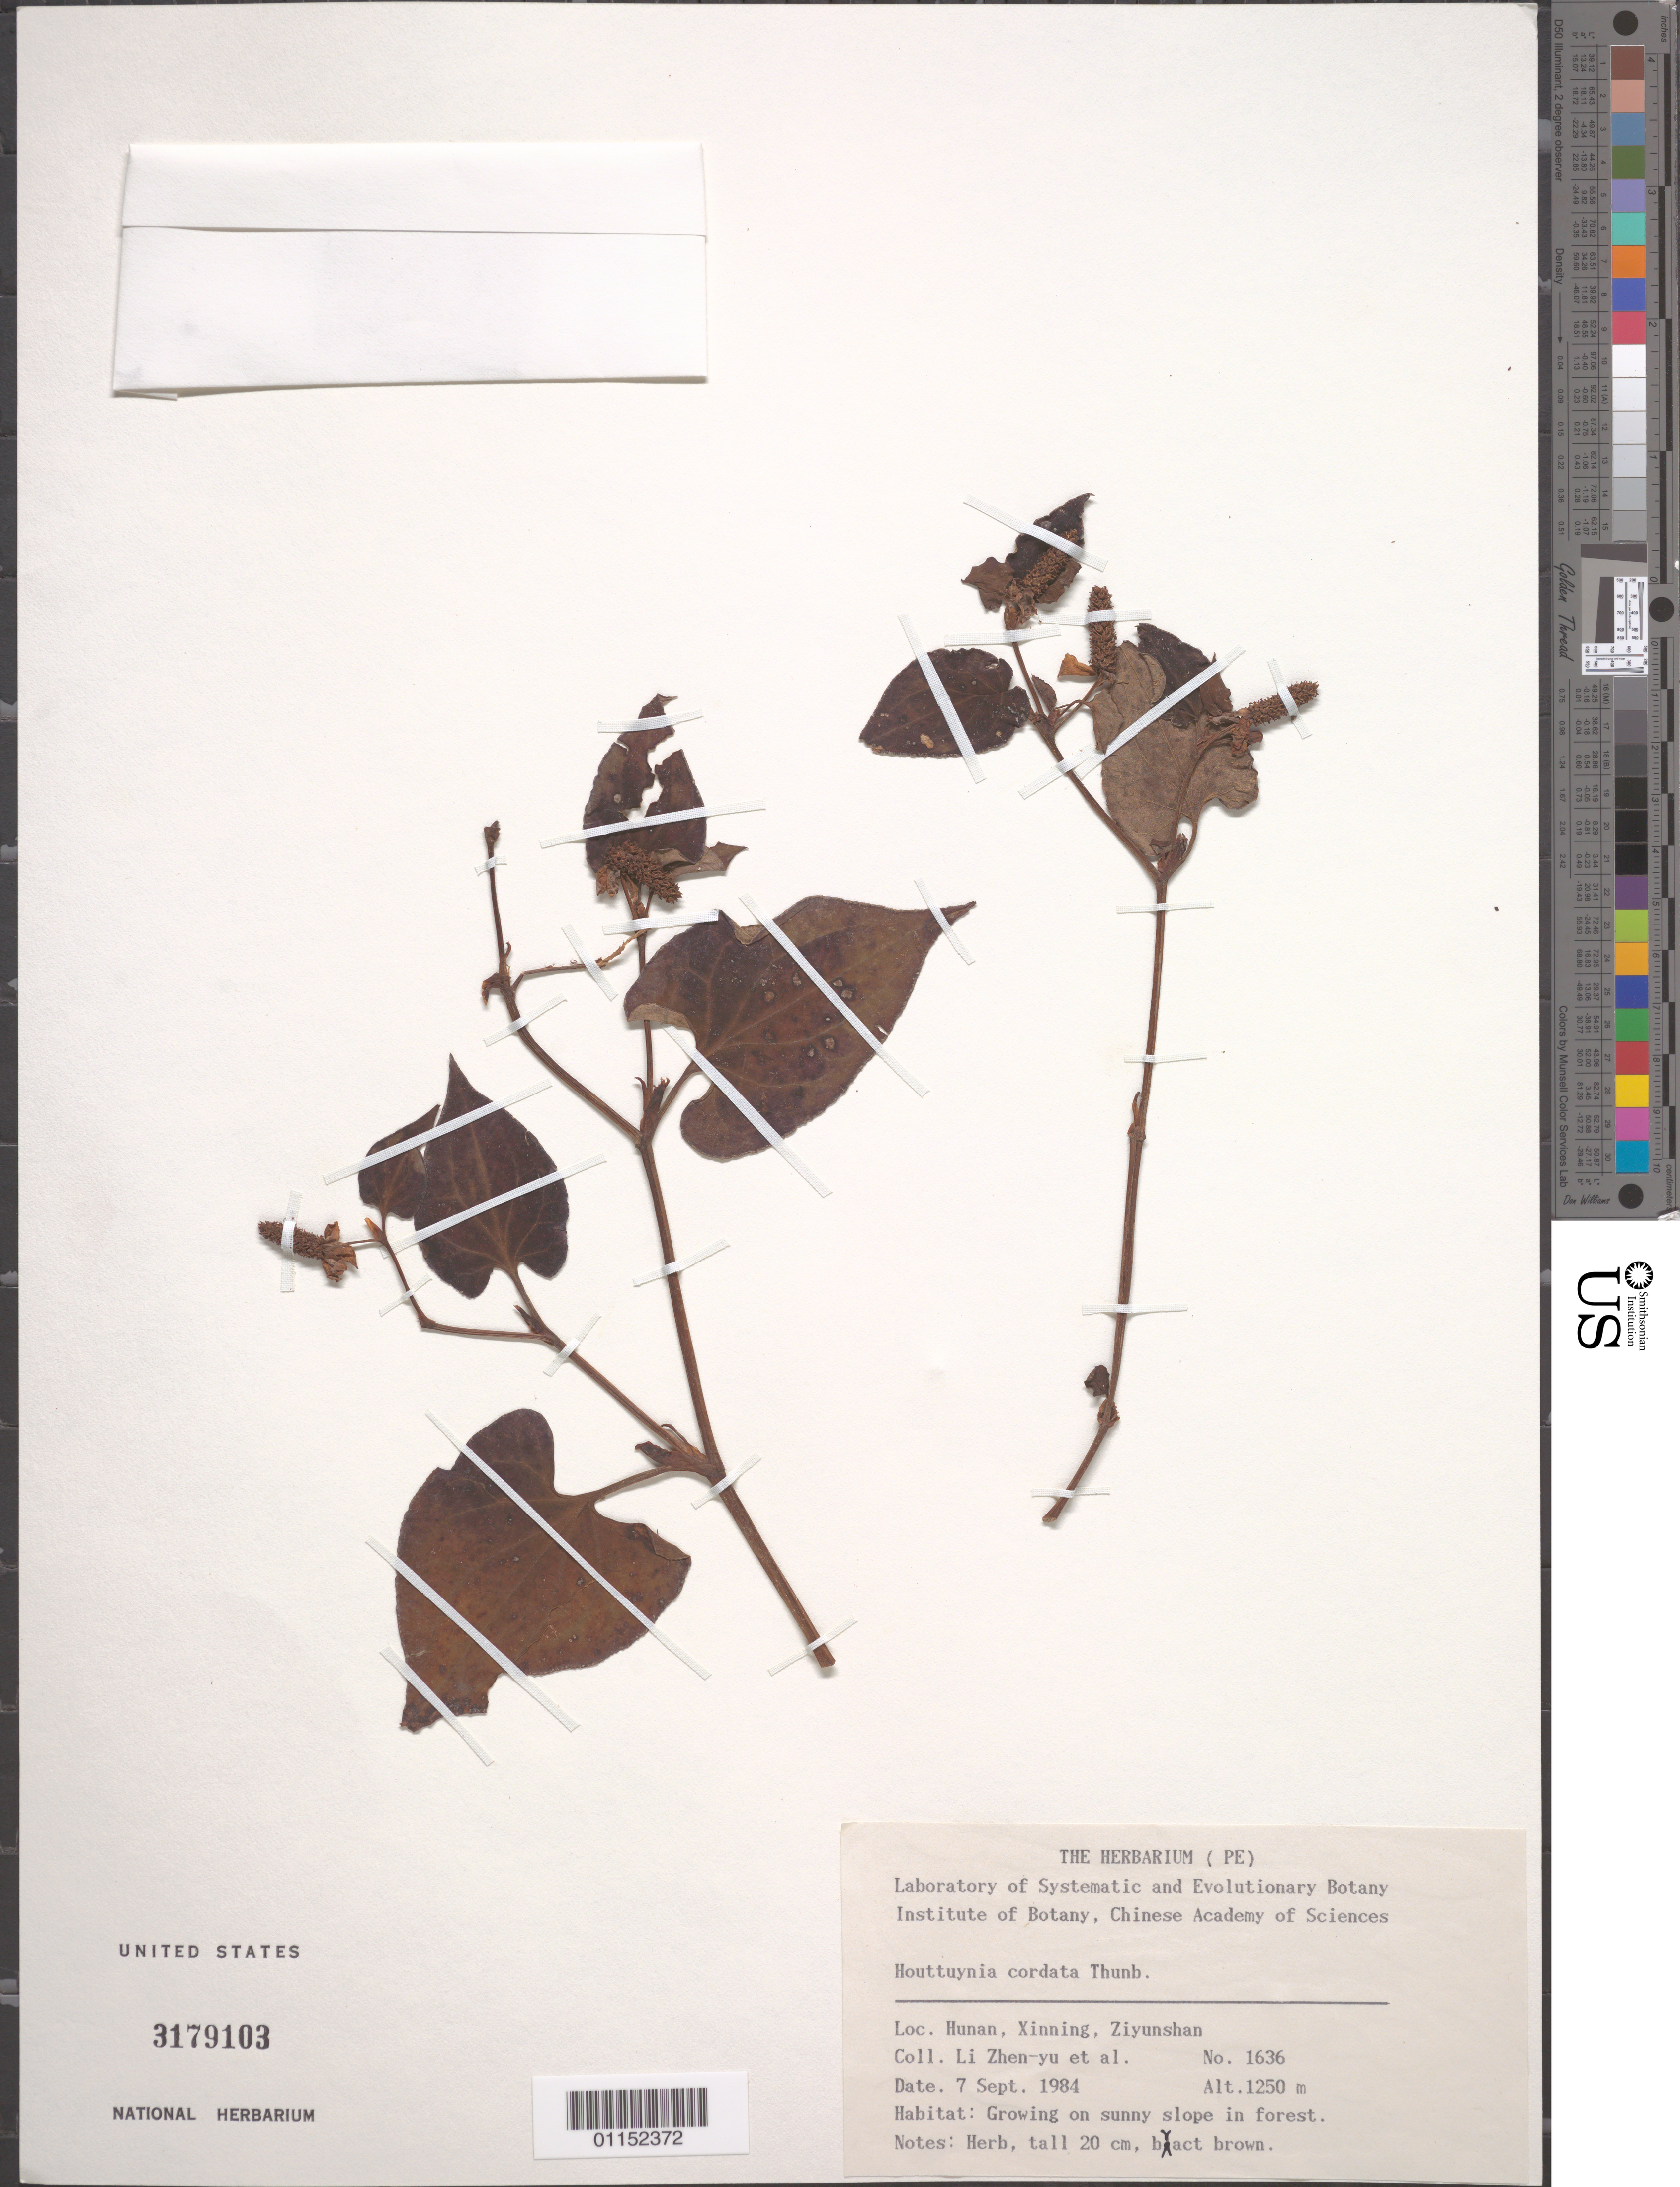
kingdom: Plantae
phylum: Tracheophyta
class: Magnoliopsida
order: Piperales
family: Saururaceae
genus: Houttuynia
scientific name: Houttuynia cordata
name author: Thunb.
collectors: L. Zhen-yu et al.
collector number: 1636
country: China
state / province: Hunan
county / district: Xinning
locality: Ziyunshan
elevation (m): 1250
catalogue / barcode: US 3179103